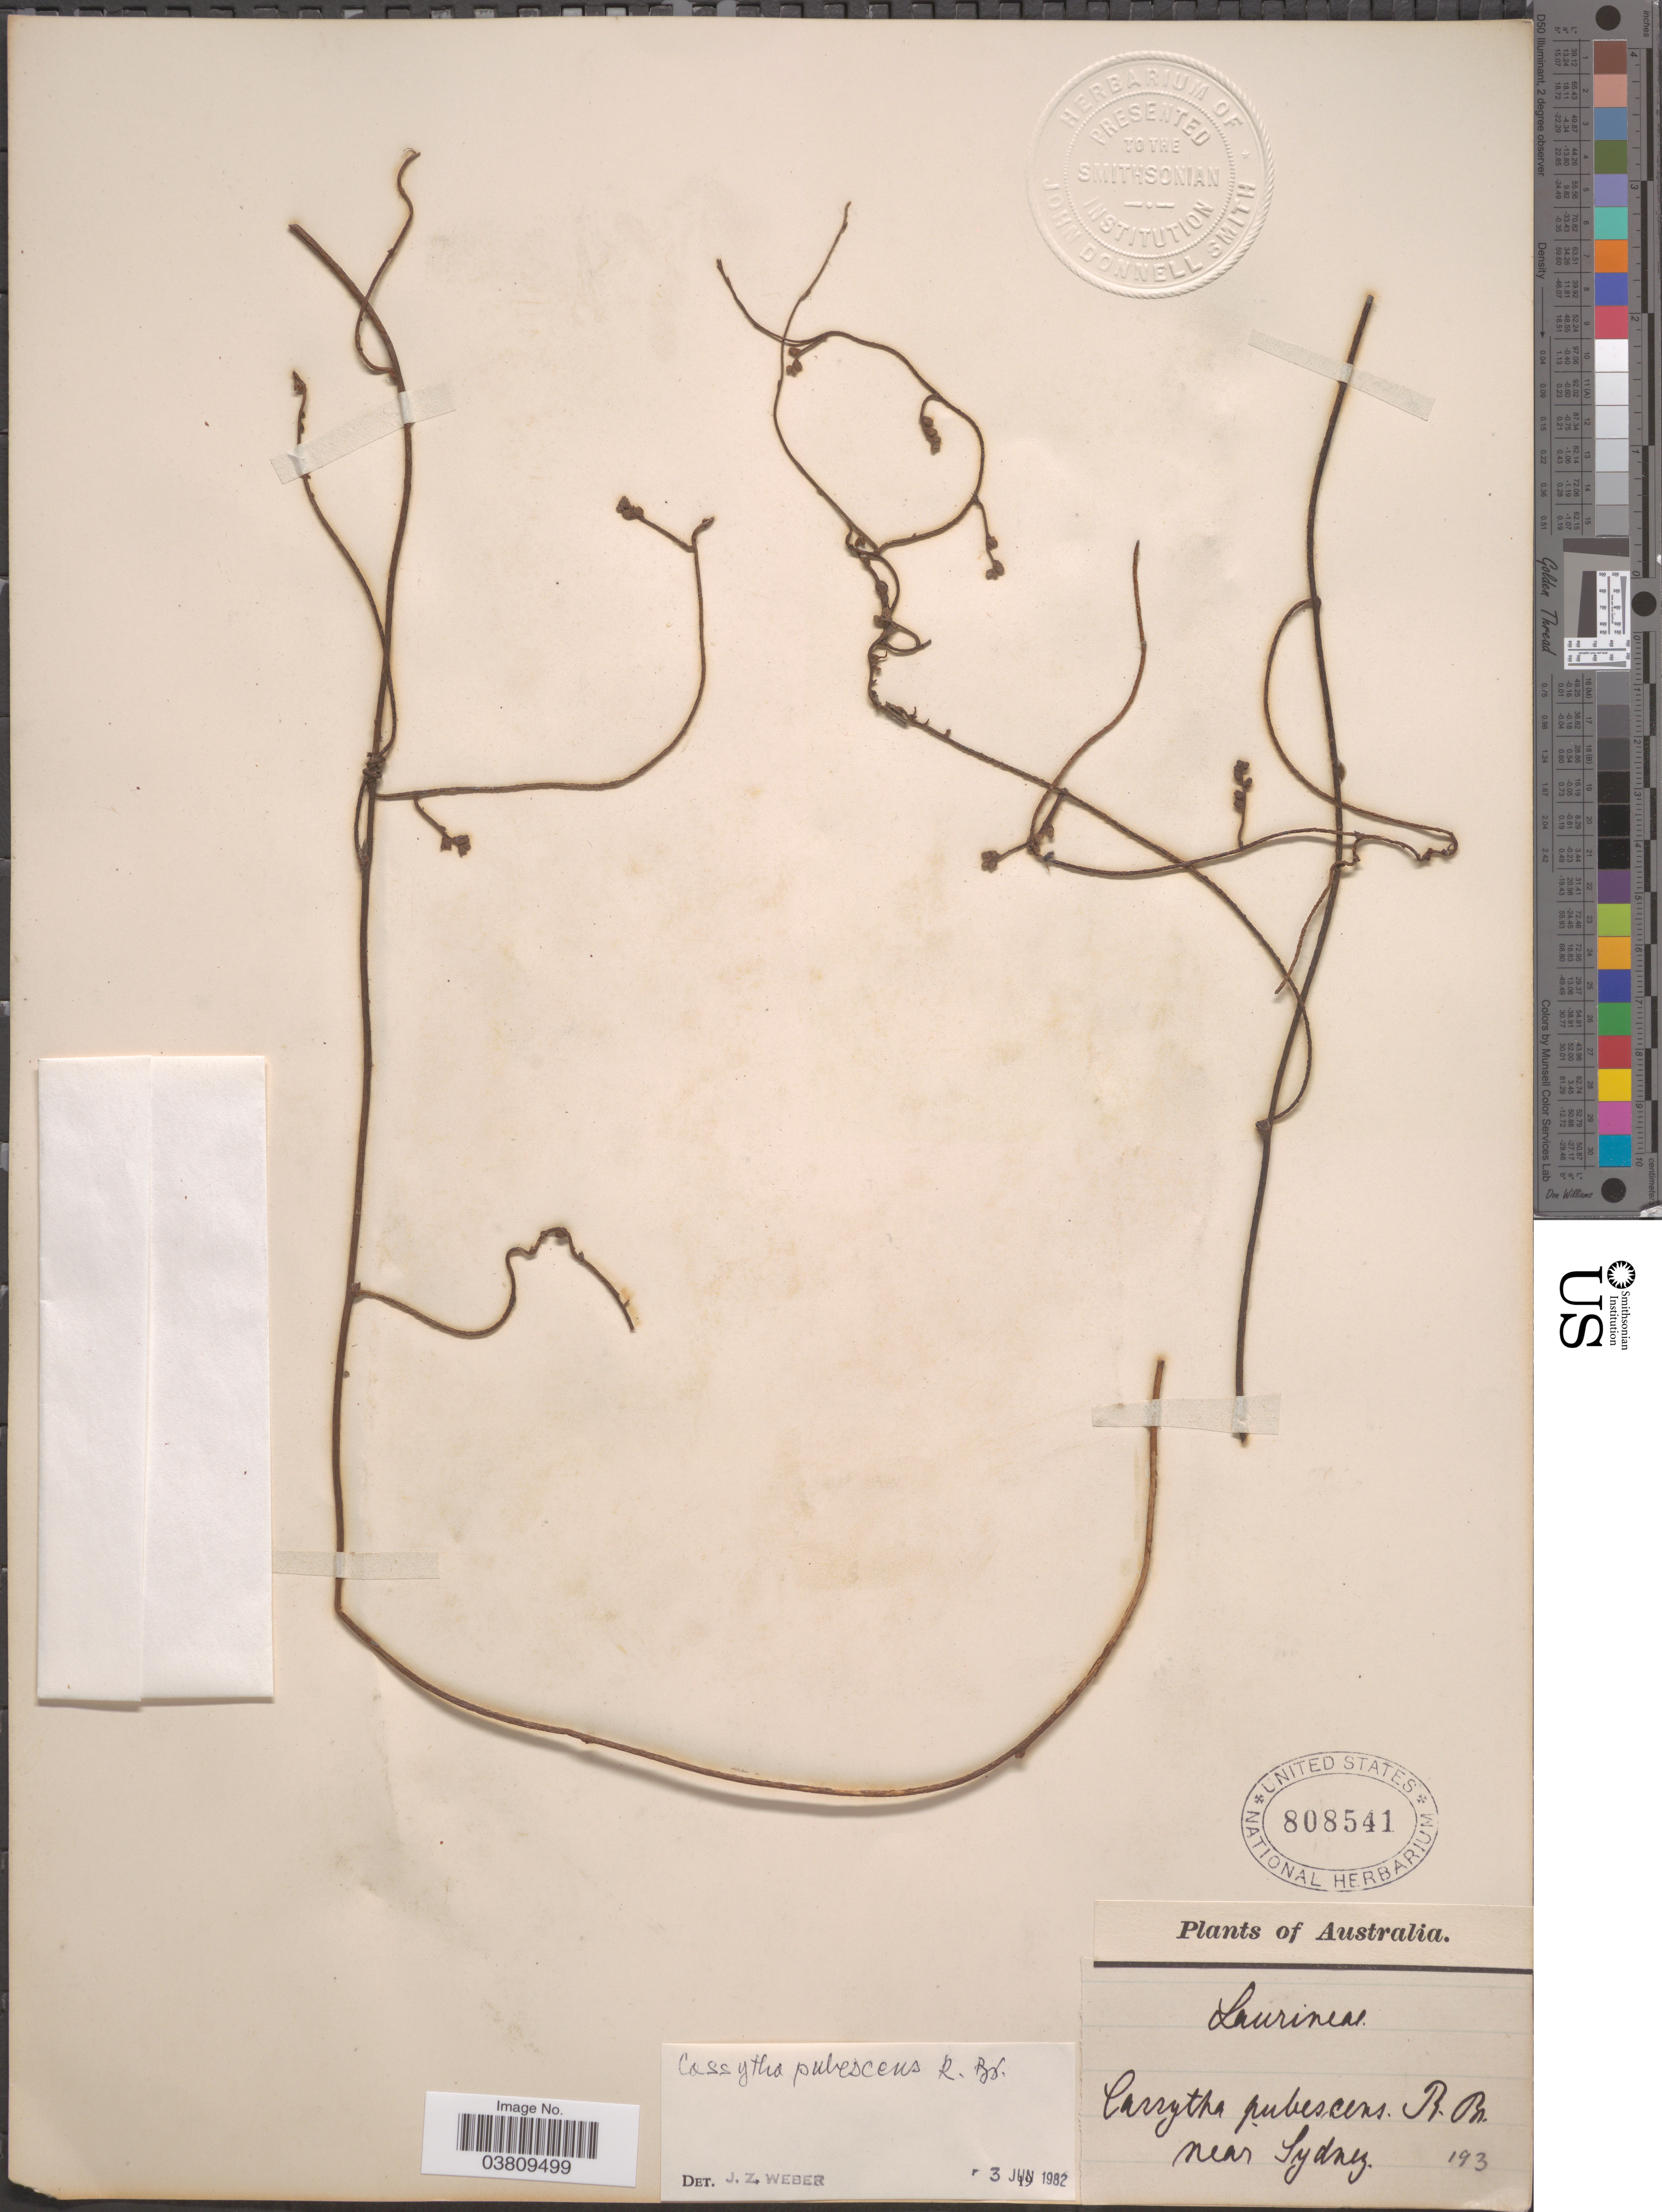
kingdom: Plantae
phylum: Tracheophyta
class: Magnoliopsida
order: Laurales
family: Lauraceae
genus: Cassytha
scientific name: Cassytha pubescens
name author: R. Br.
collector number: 193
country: Australia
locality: Near Sydney.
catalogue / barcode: US 808541